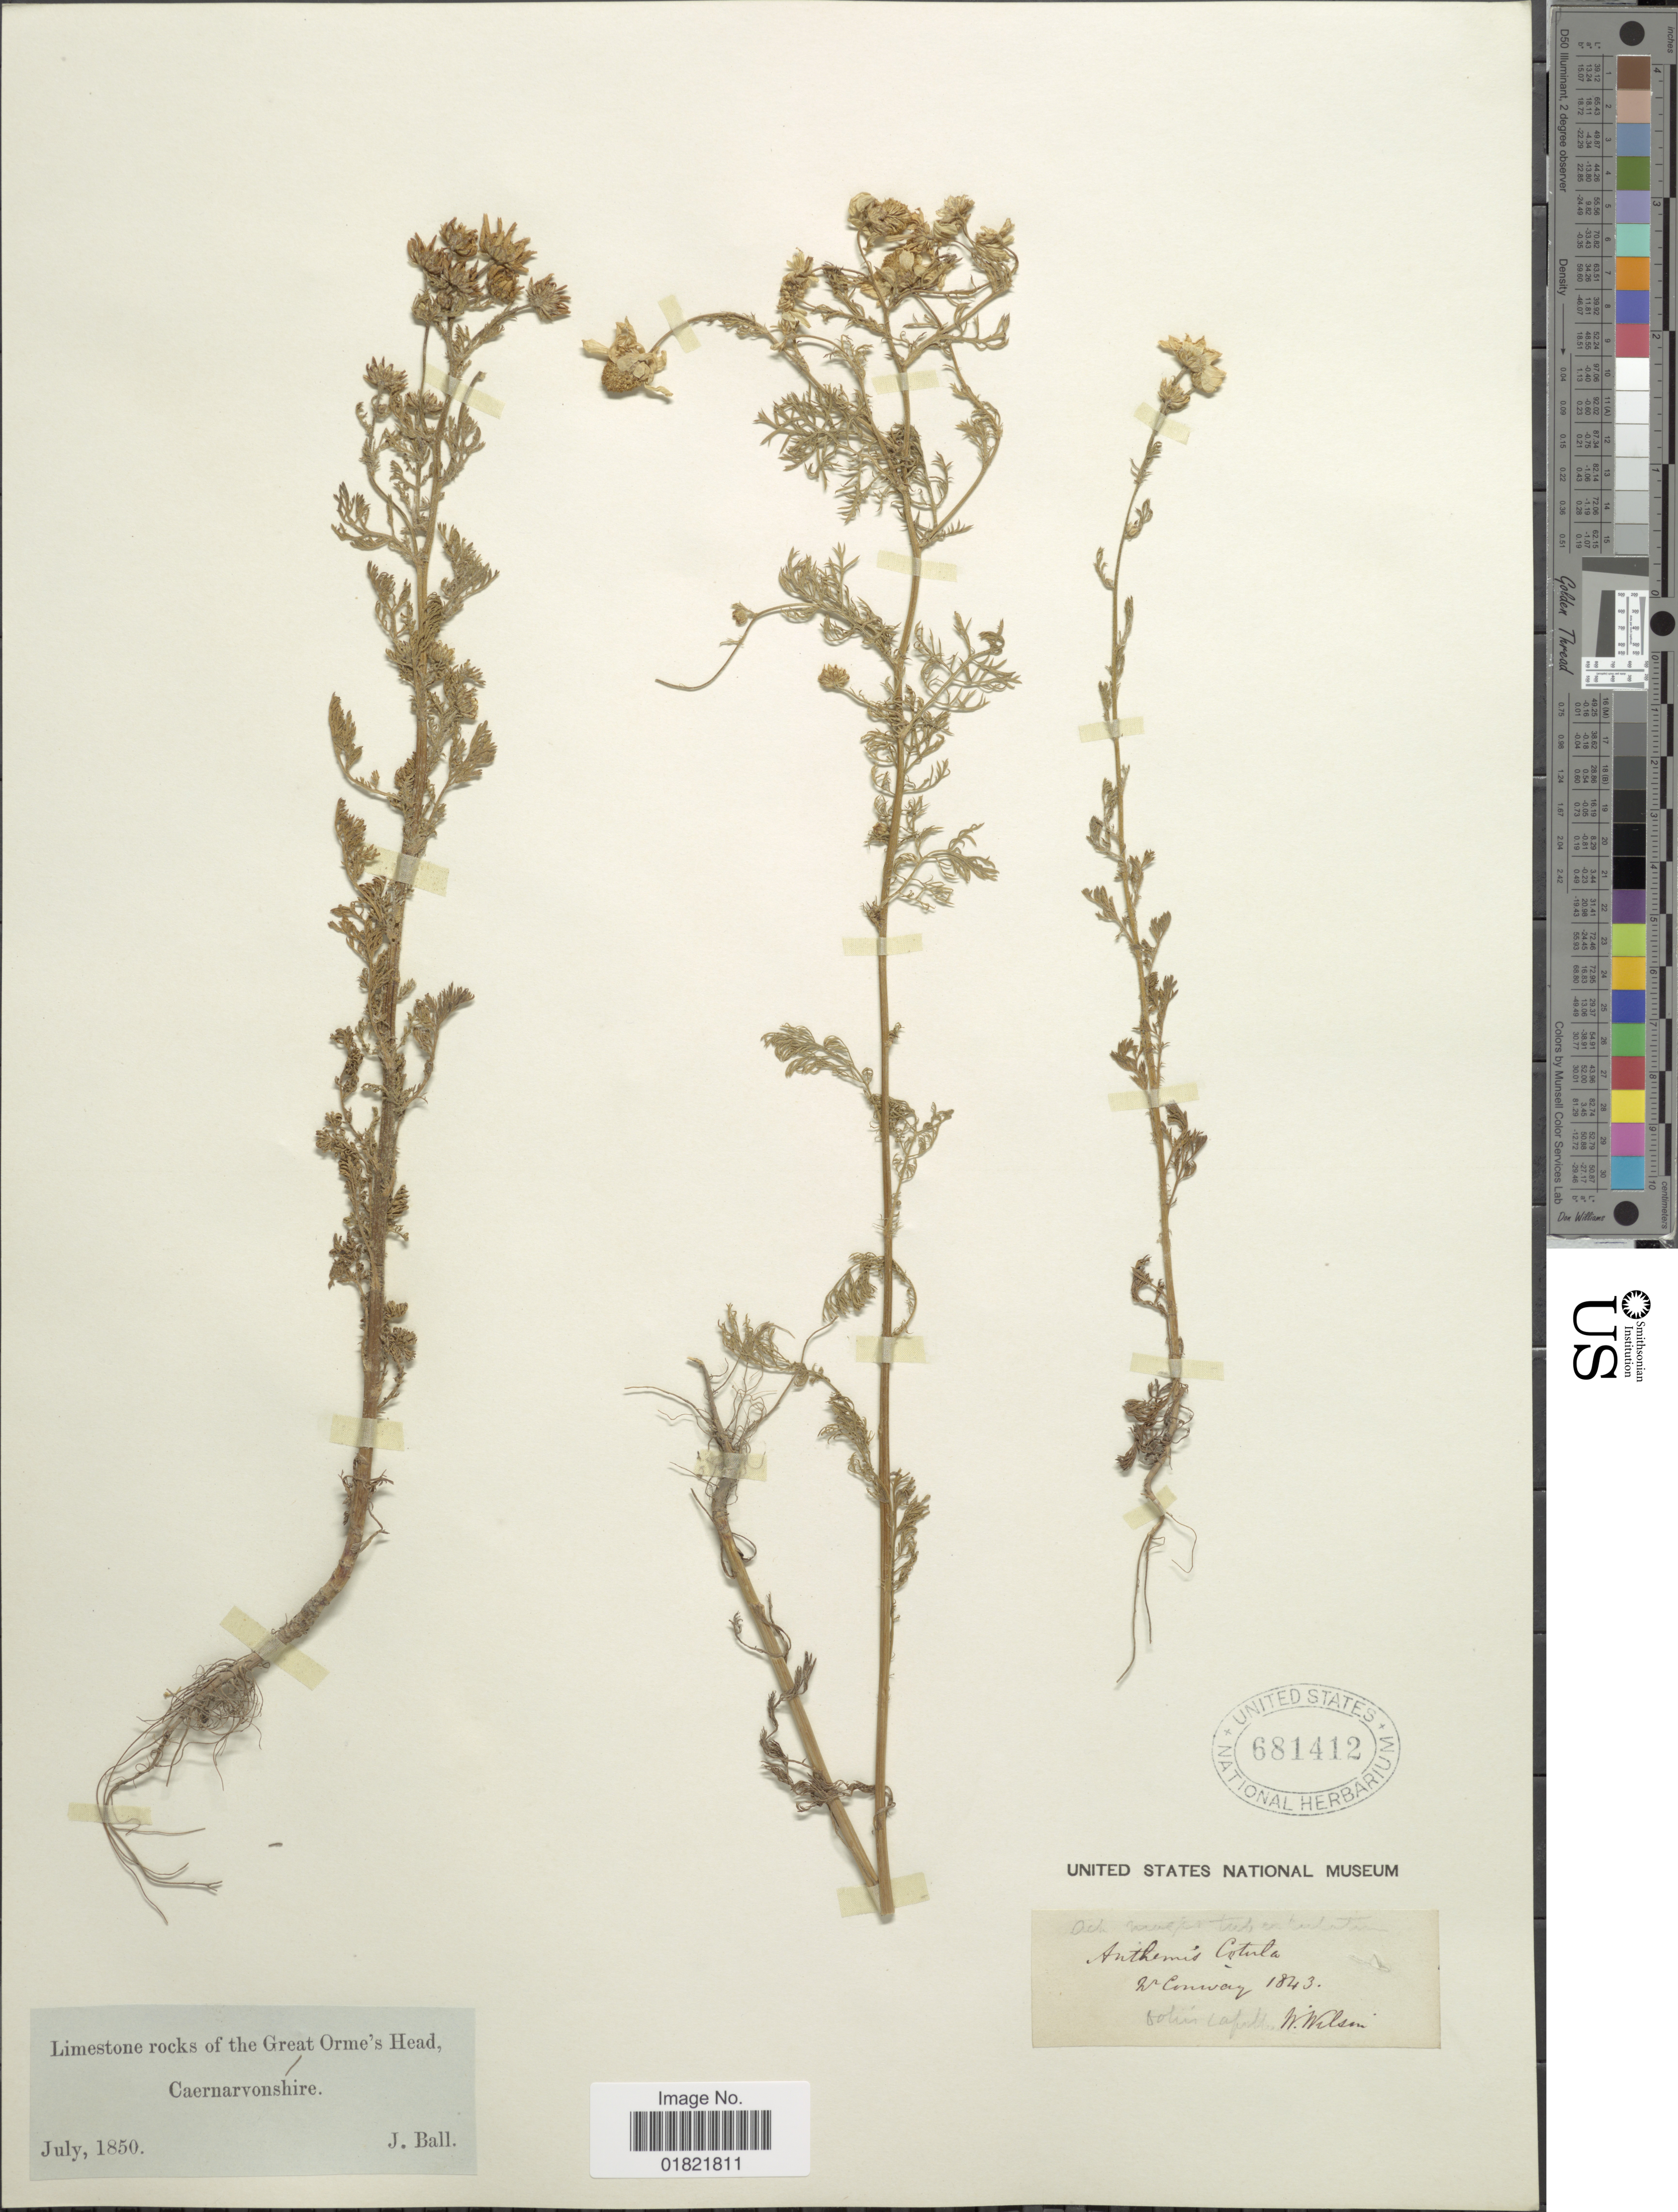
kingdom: Plantae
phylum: Tracheophyta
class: Magnoliopsida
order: Asterales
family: Asteraceae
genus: Anthemis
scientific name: Anthemis cotula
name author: L.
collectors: J. Ball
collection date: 1850-07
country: United Kingdom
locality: Limestone rocks of the Great Orme's Head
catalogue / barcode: US 681412